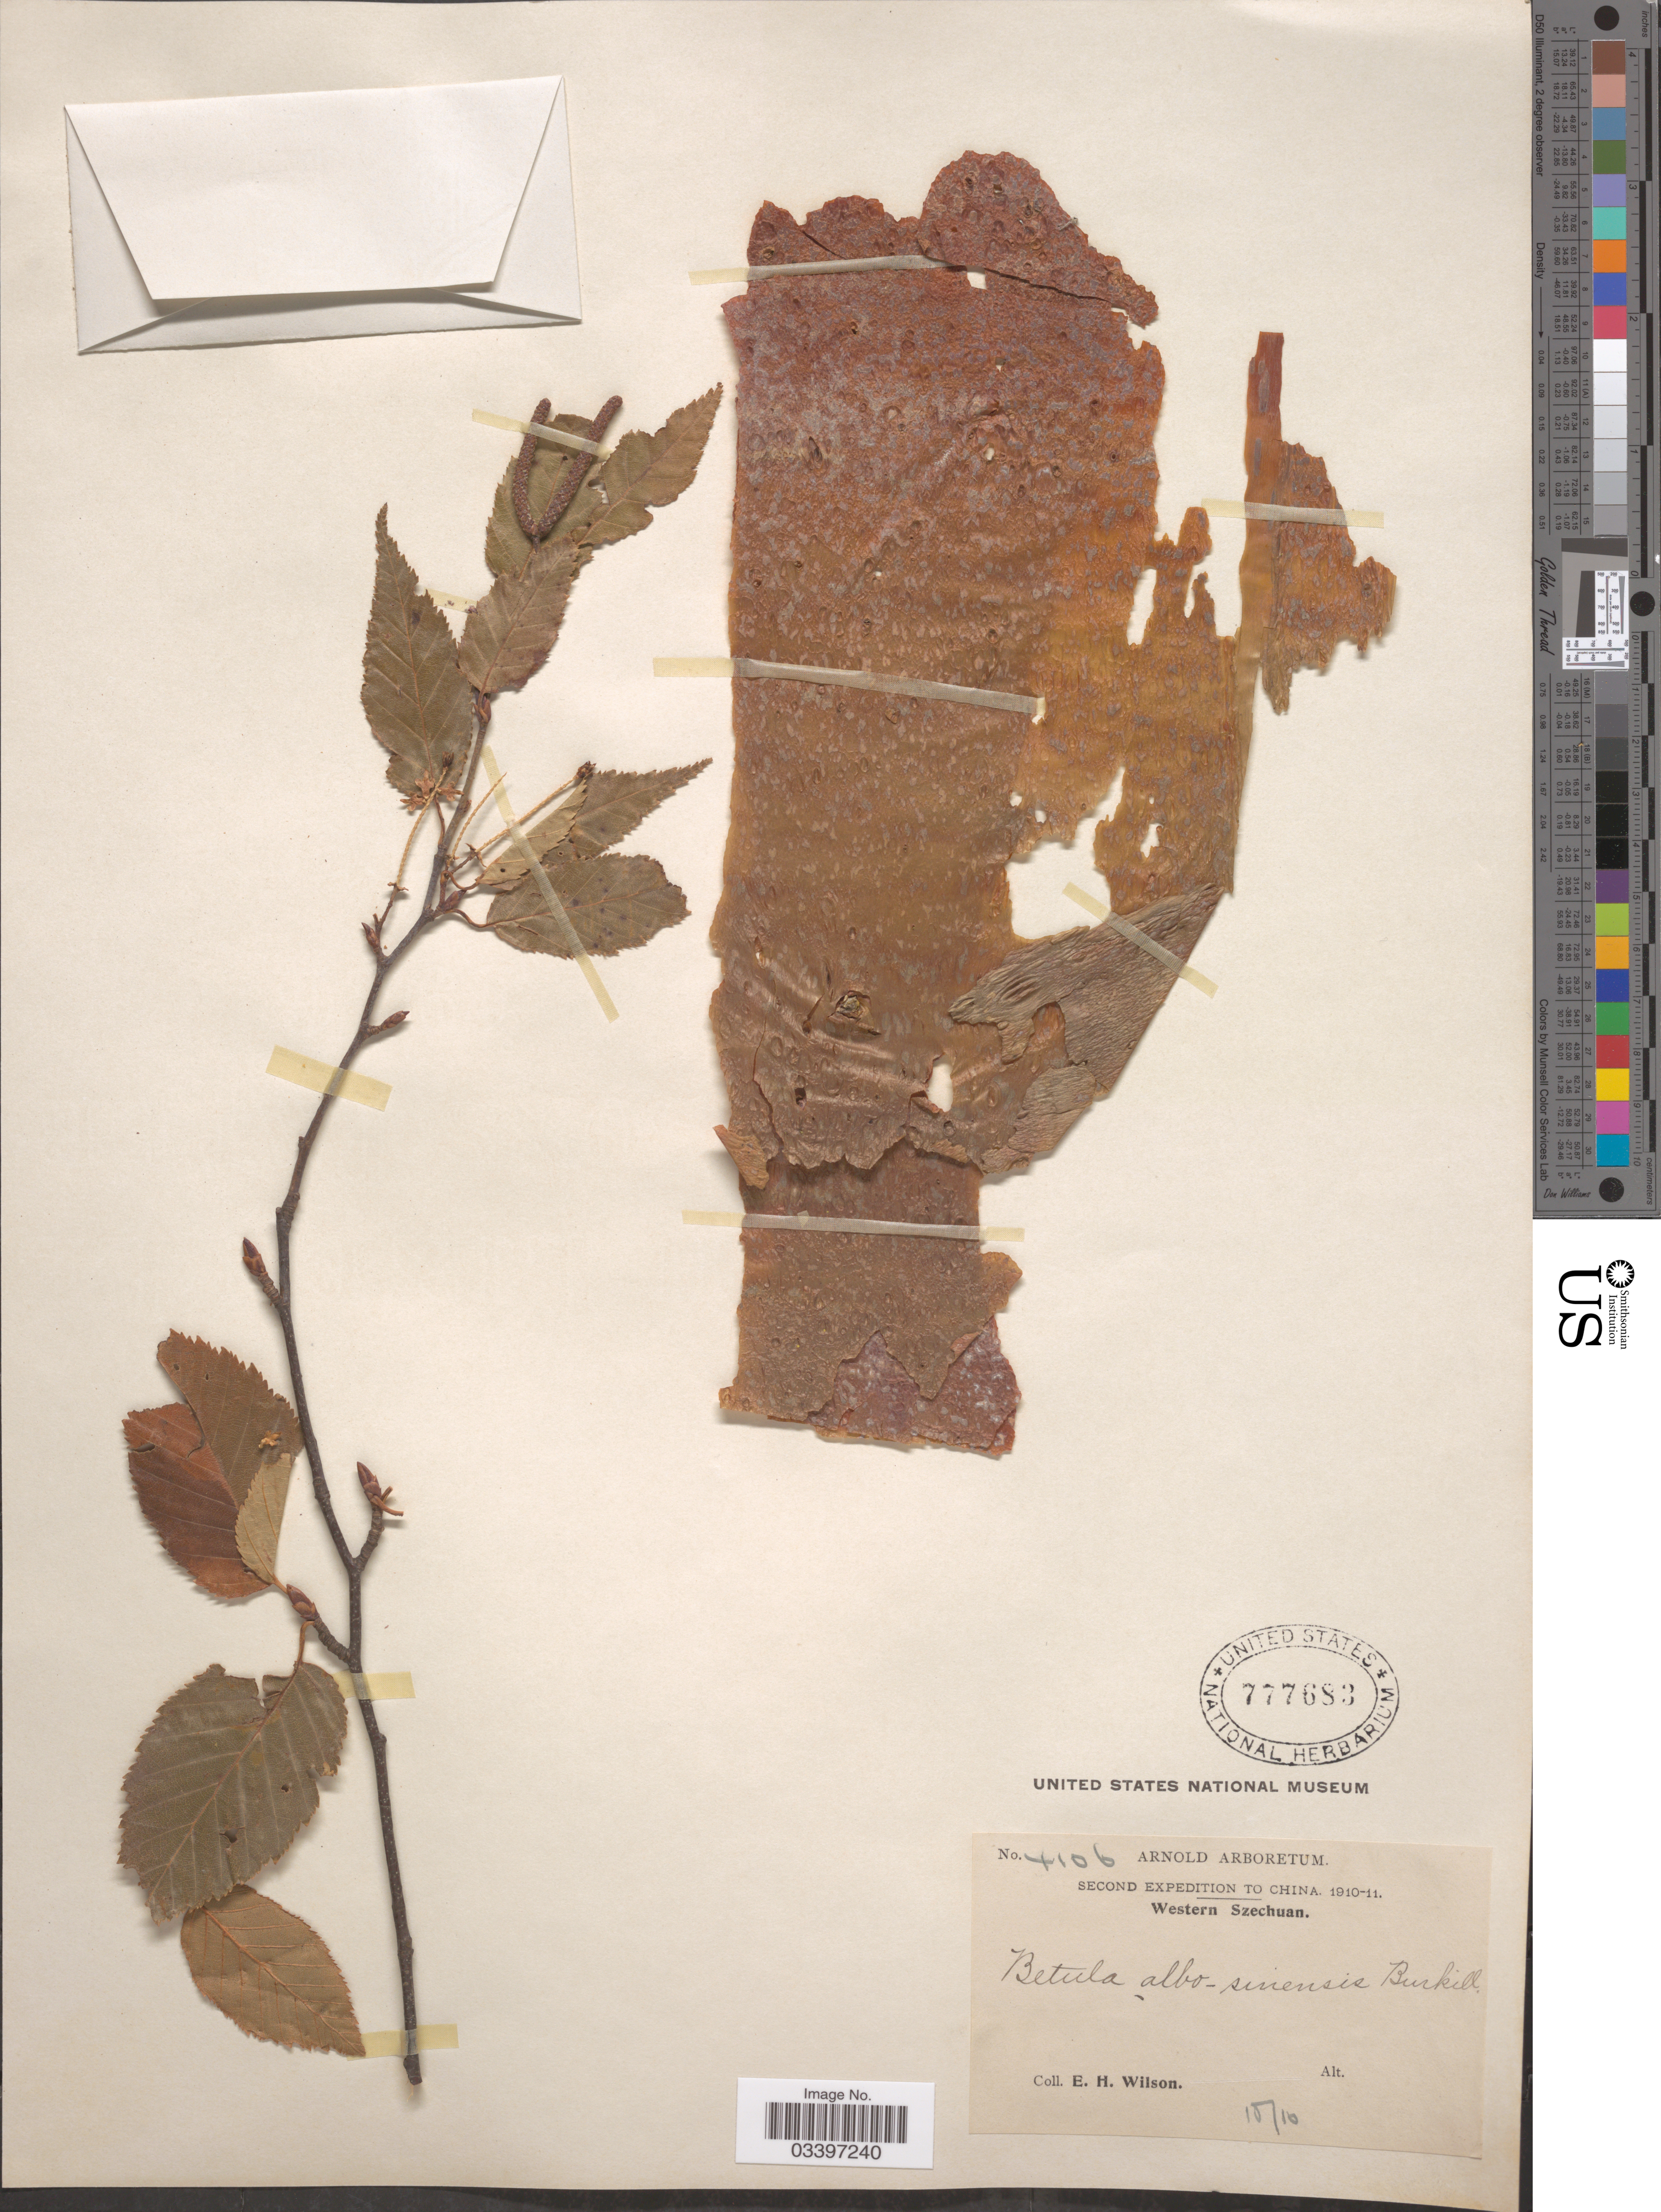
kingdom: Plantae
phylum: Tracheophyta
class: Magnoliopsida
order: Fagales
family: Betulaceae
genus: Betula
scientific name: Betula albosinensis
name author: Burkill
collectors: E. Wilson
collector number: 4106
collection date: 1910-10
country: China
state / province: Sichuan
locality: Western Szechuan.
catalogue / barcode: US 777683